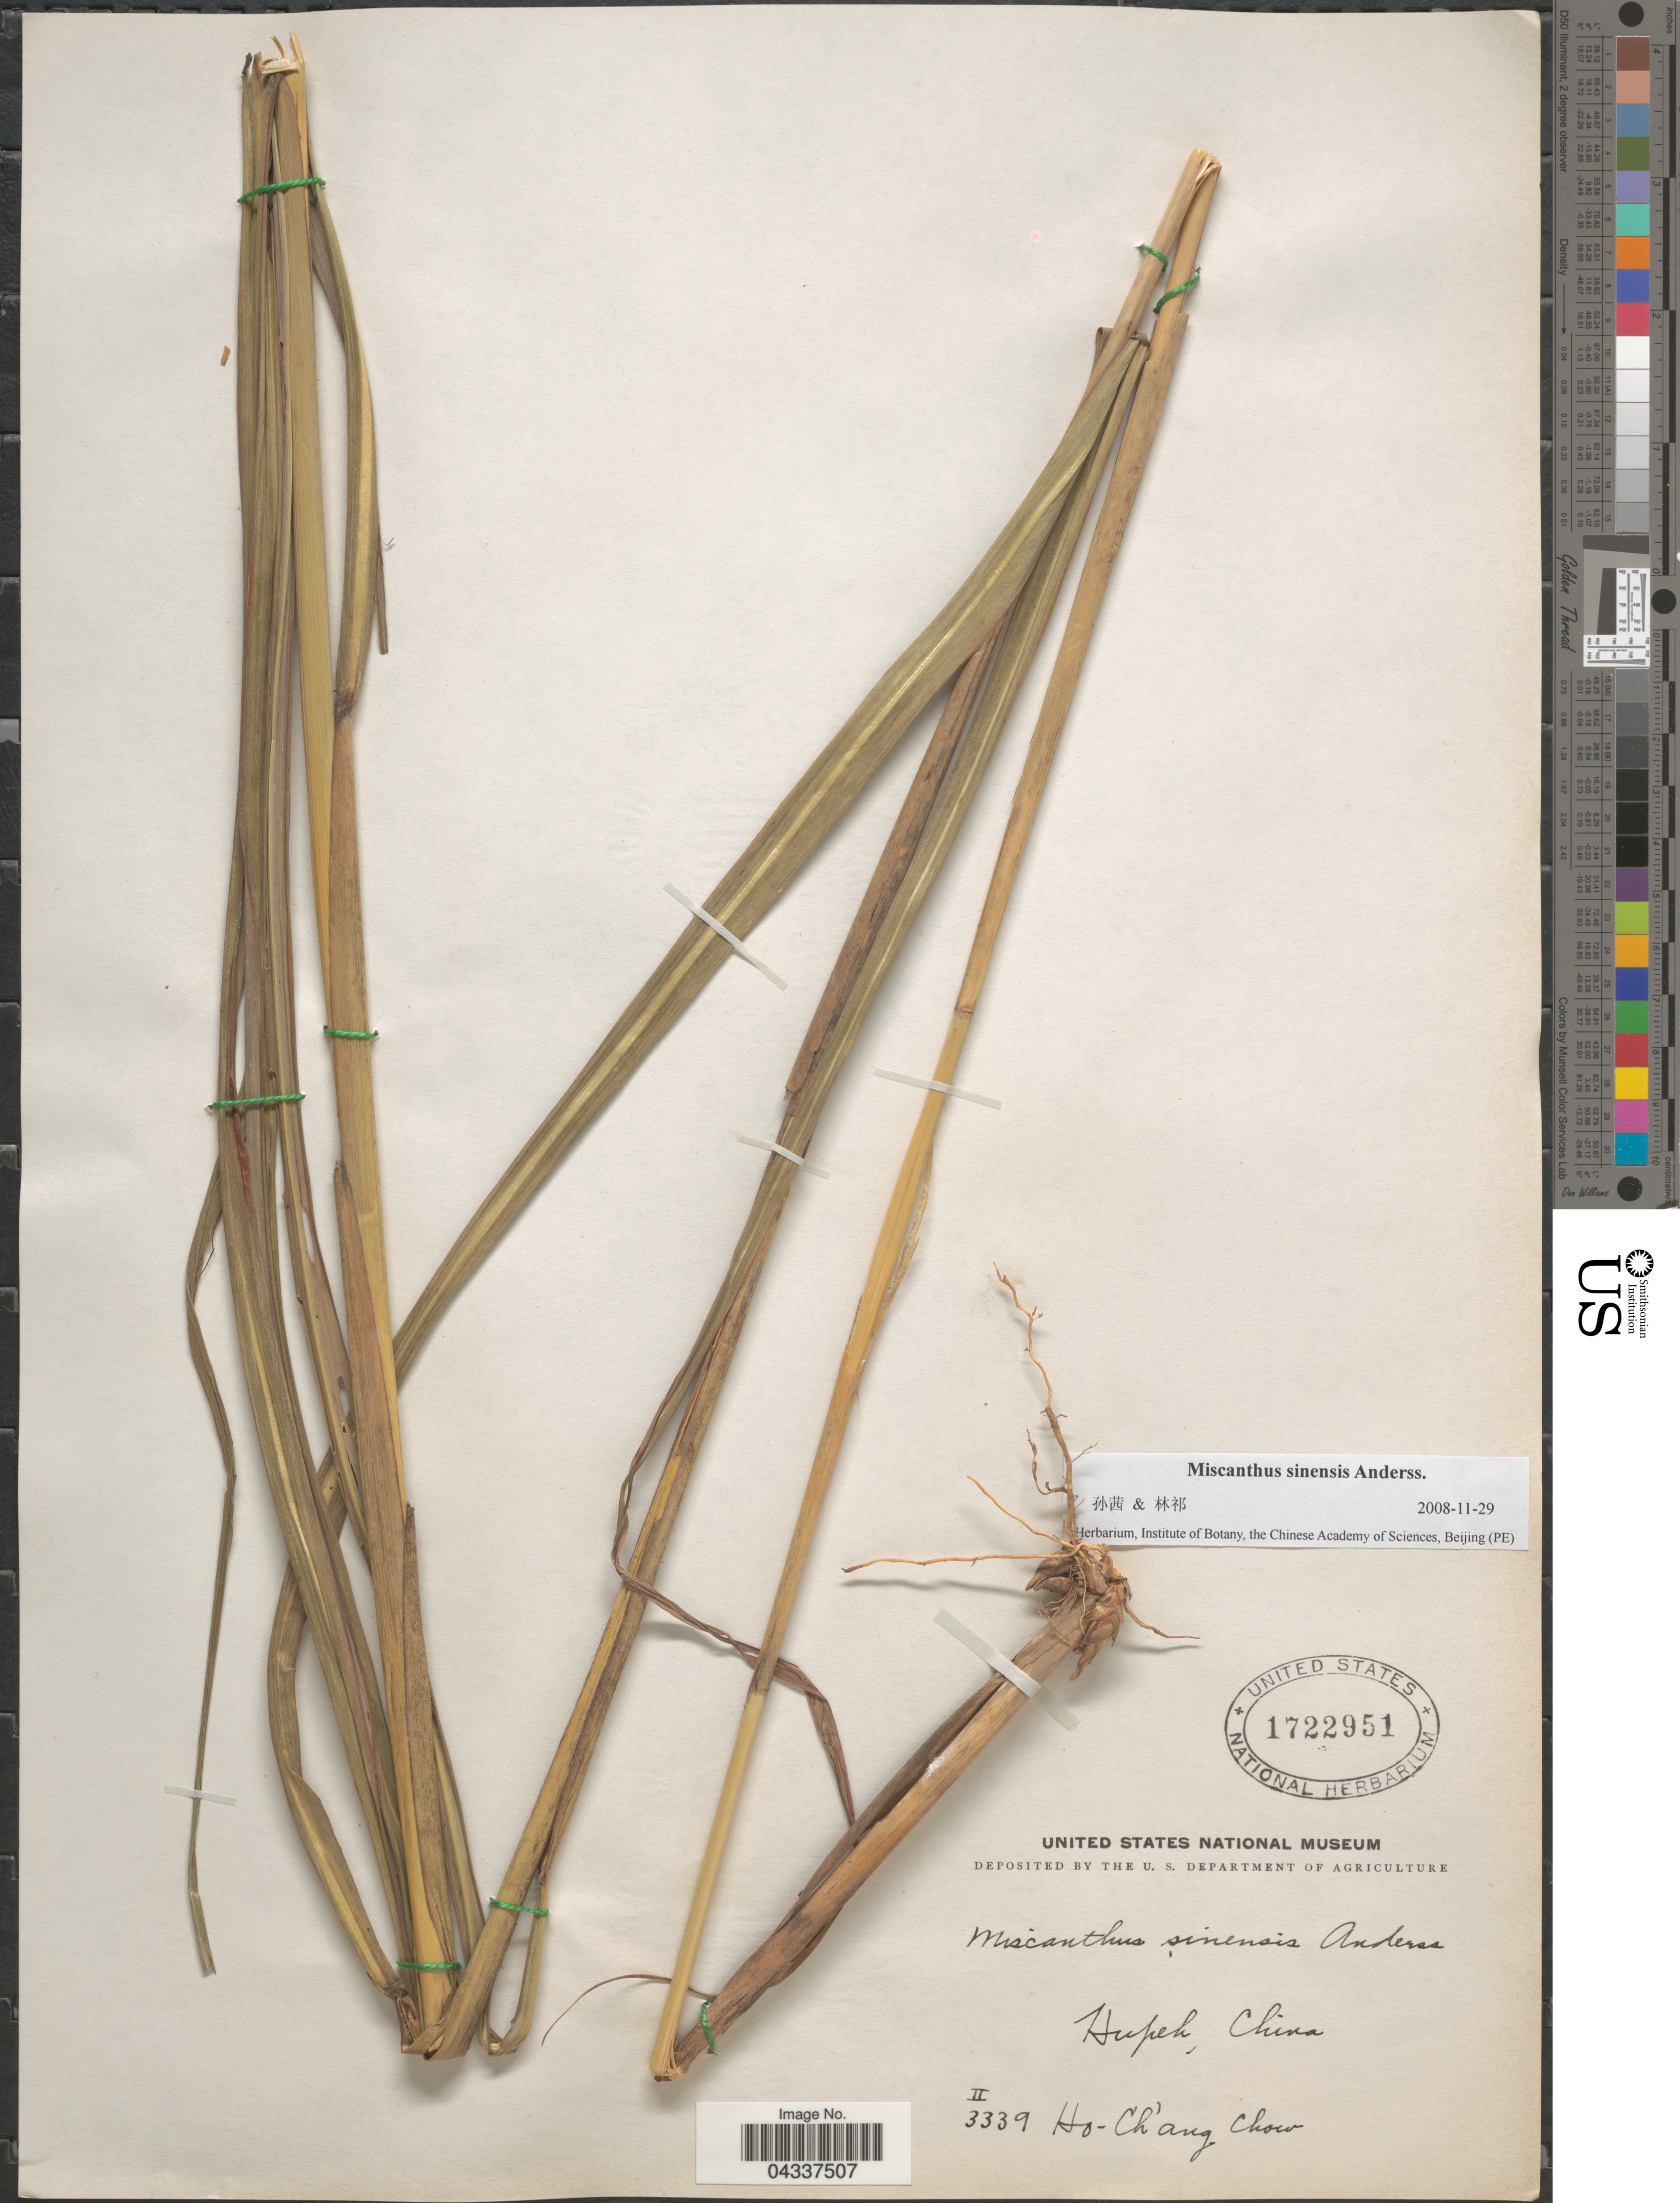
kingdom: Plantae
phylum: Tracheophyta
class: Liliopsida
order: Poales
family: Poaceae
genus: Miscanthus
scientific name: Miscanthus sinensis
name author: Andersson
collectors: H. Chow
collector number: II3339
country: China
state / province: Hubei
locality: Hupeh.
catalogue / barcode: US 1722951